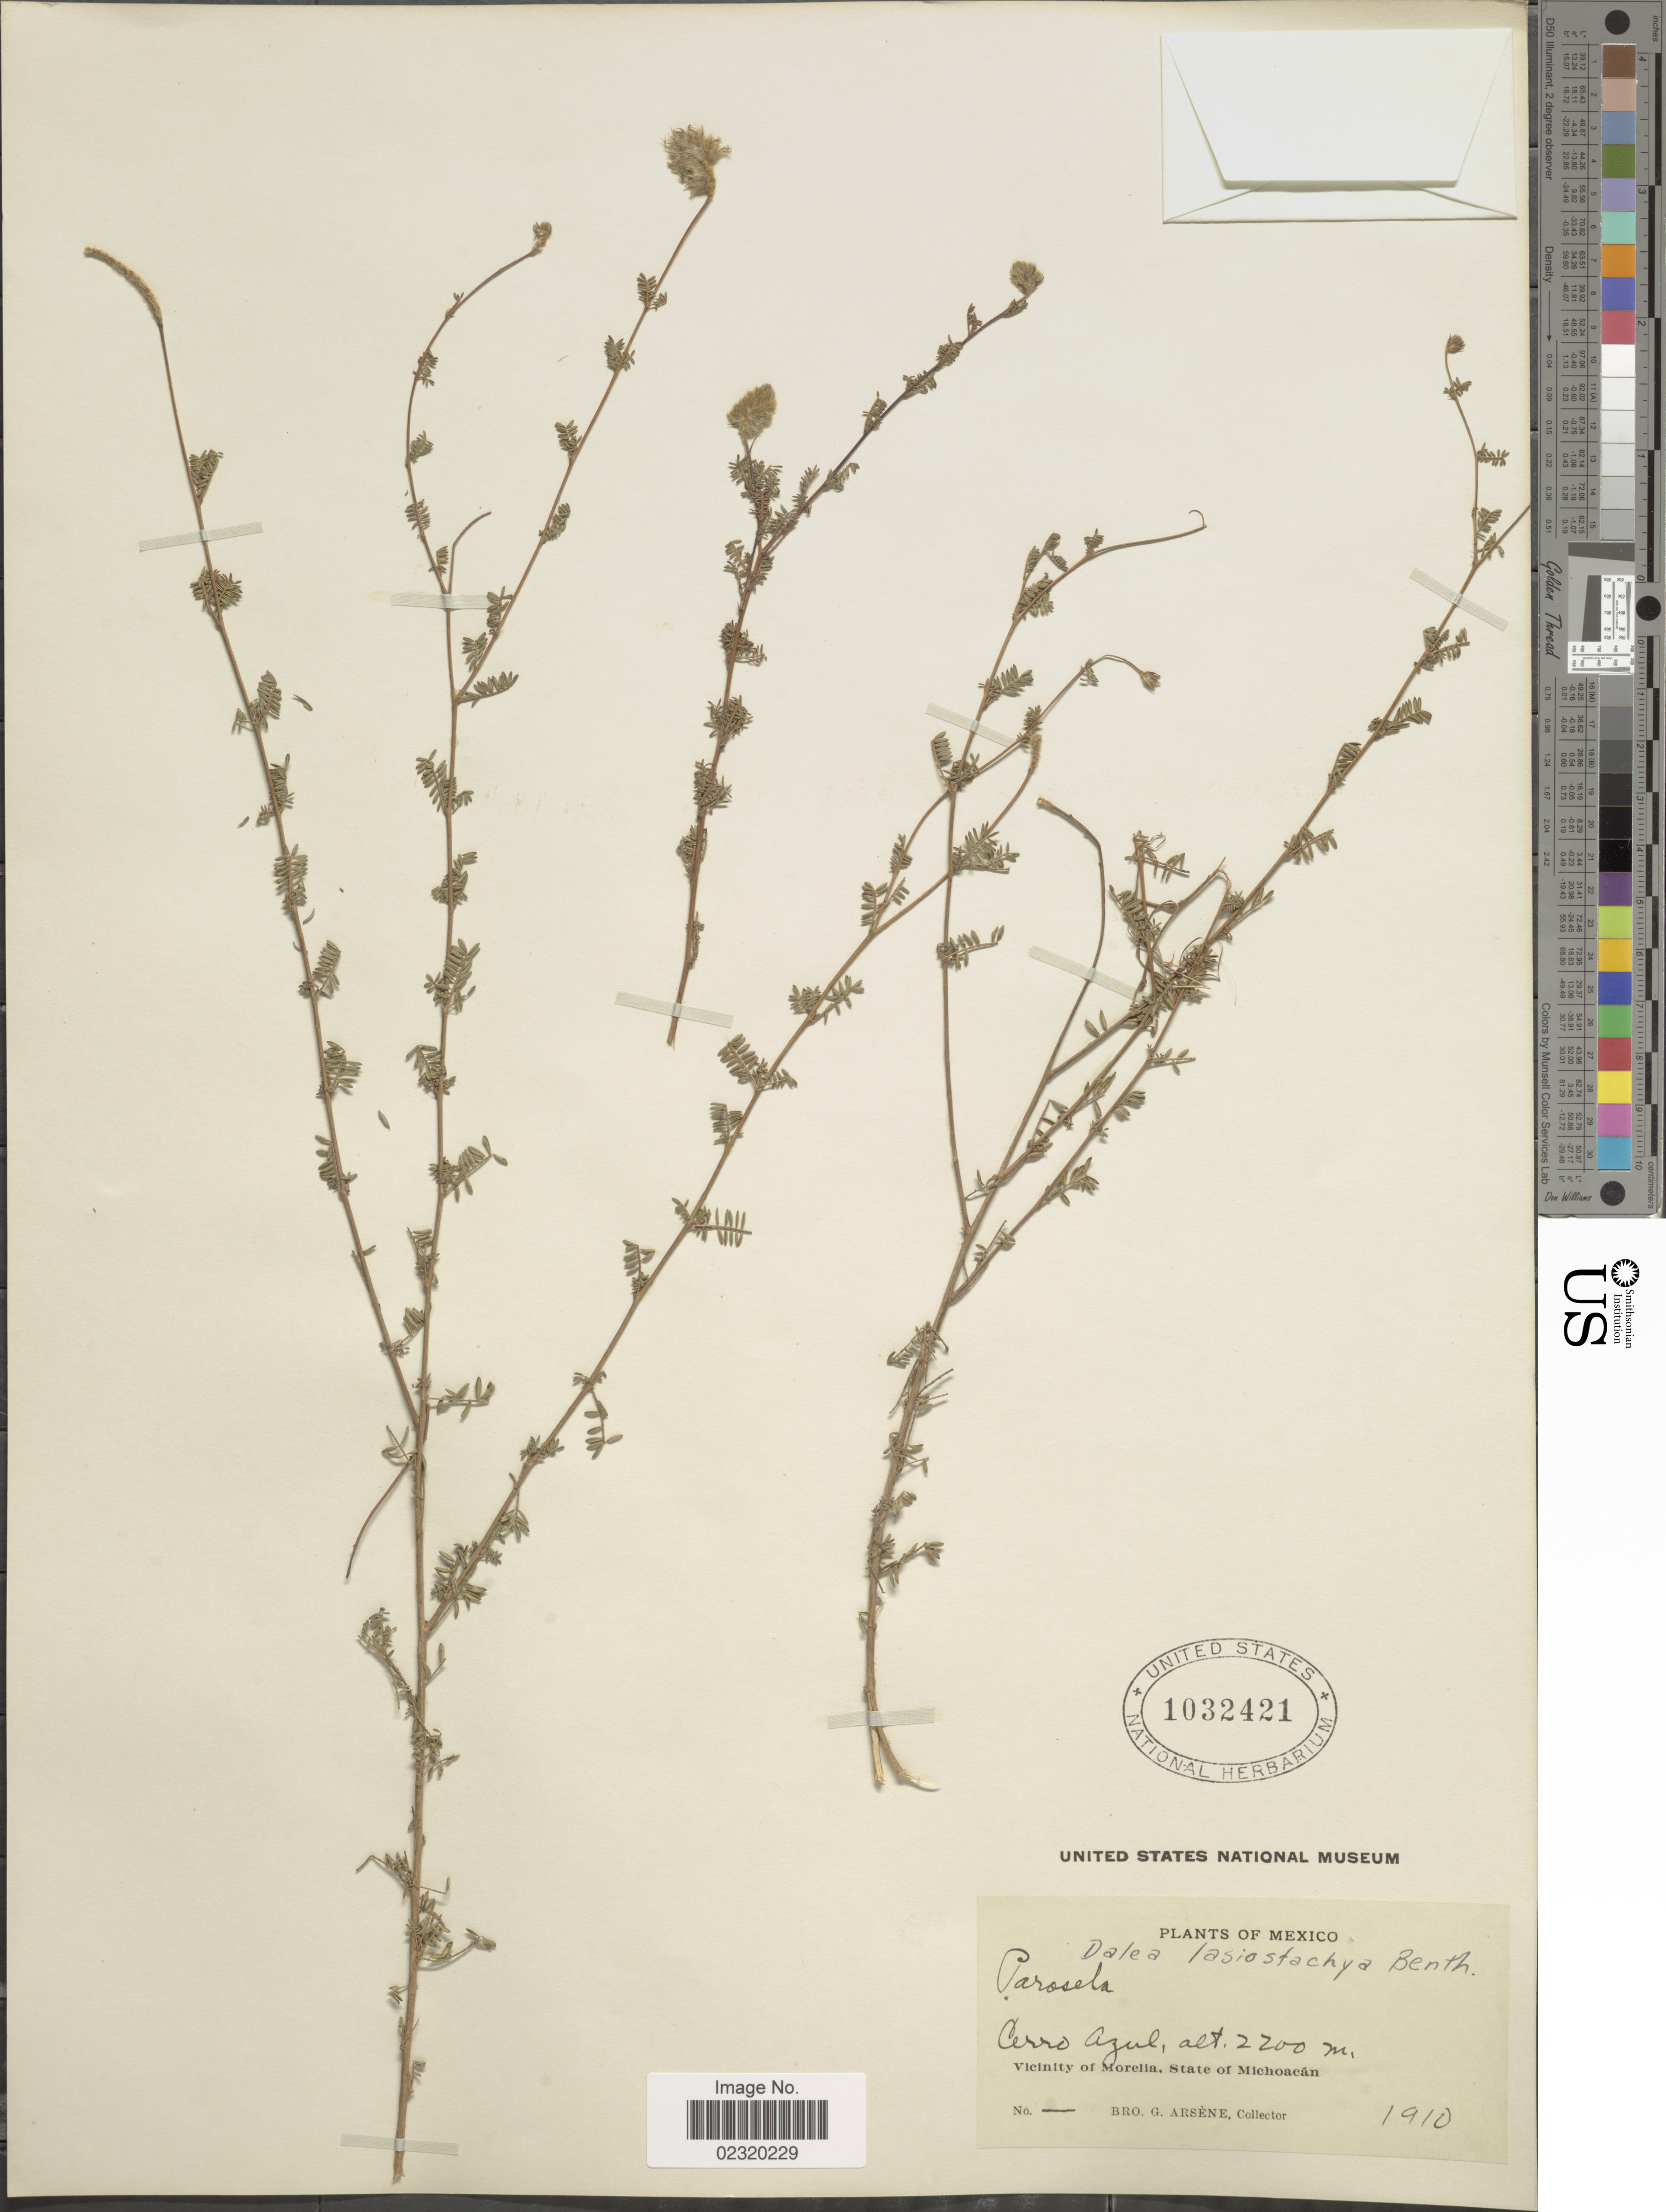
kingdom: Plantae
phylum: Tracheophyta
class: Magnoliopsida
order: Fabales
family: Fabaceae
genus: Dalea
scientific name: Dalea versicolor var. involuta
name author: (Rydb.) Barneby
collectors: Bro. G. Arsène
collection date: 1910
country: Mexico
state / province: Michoacán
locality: Cerro Azul, Vicinity of Morelia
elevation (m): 2200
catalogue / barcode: US 1032421